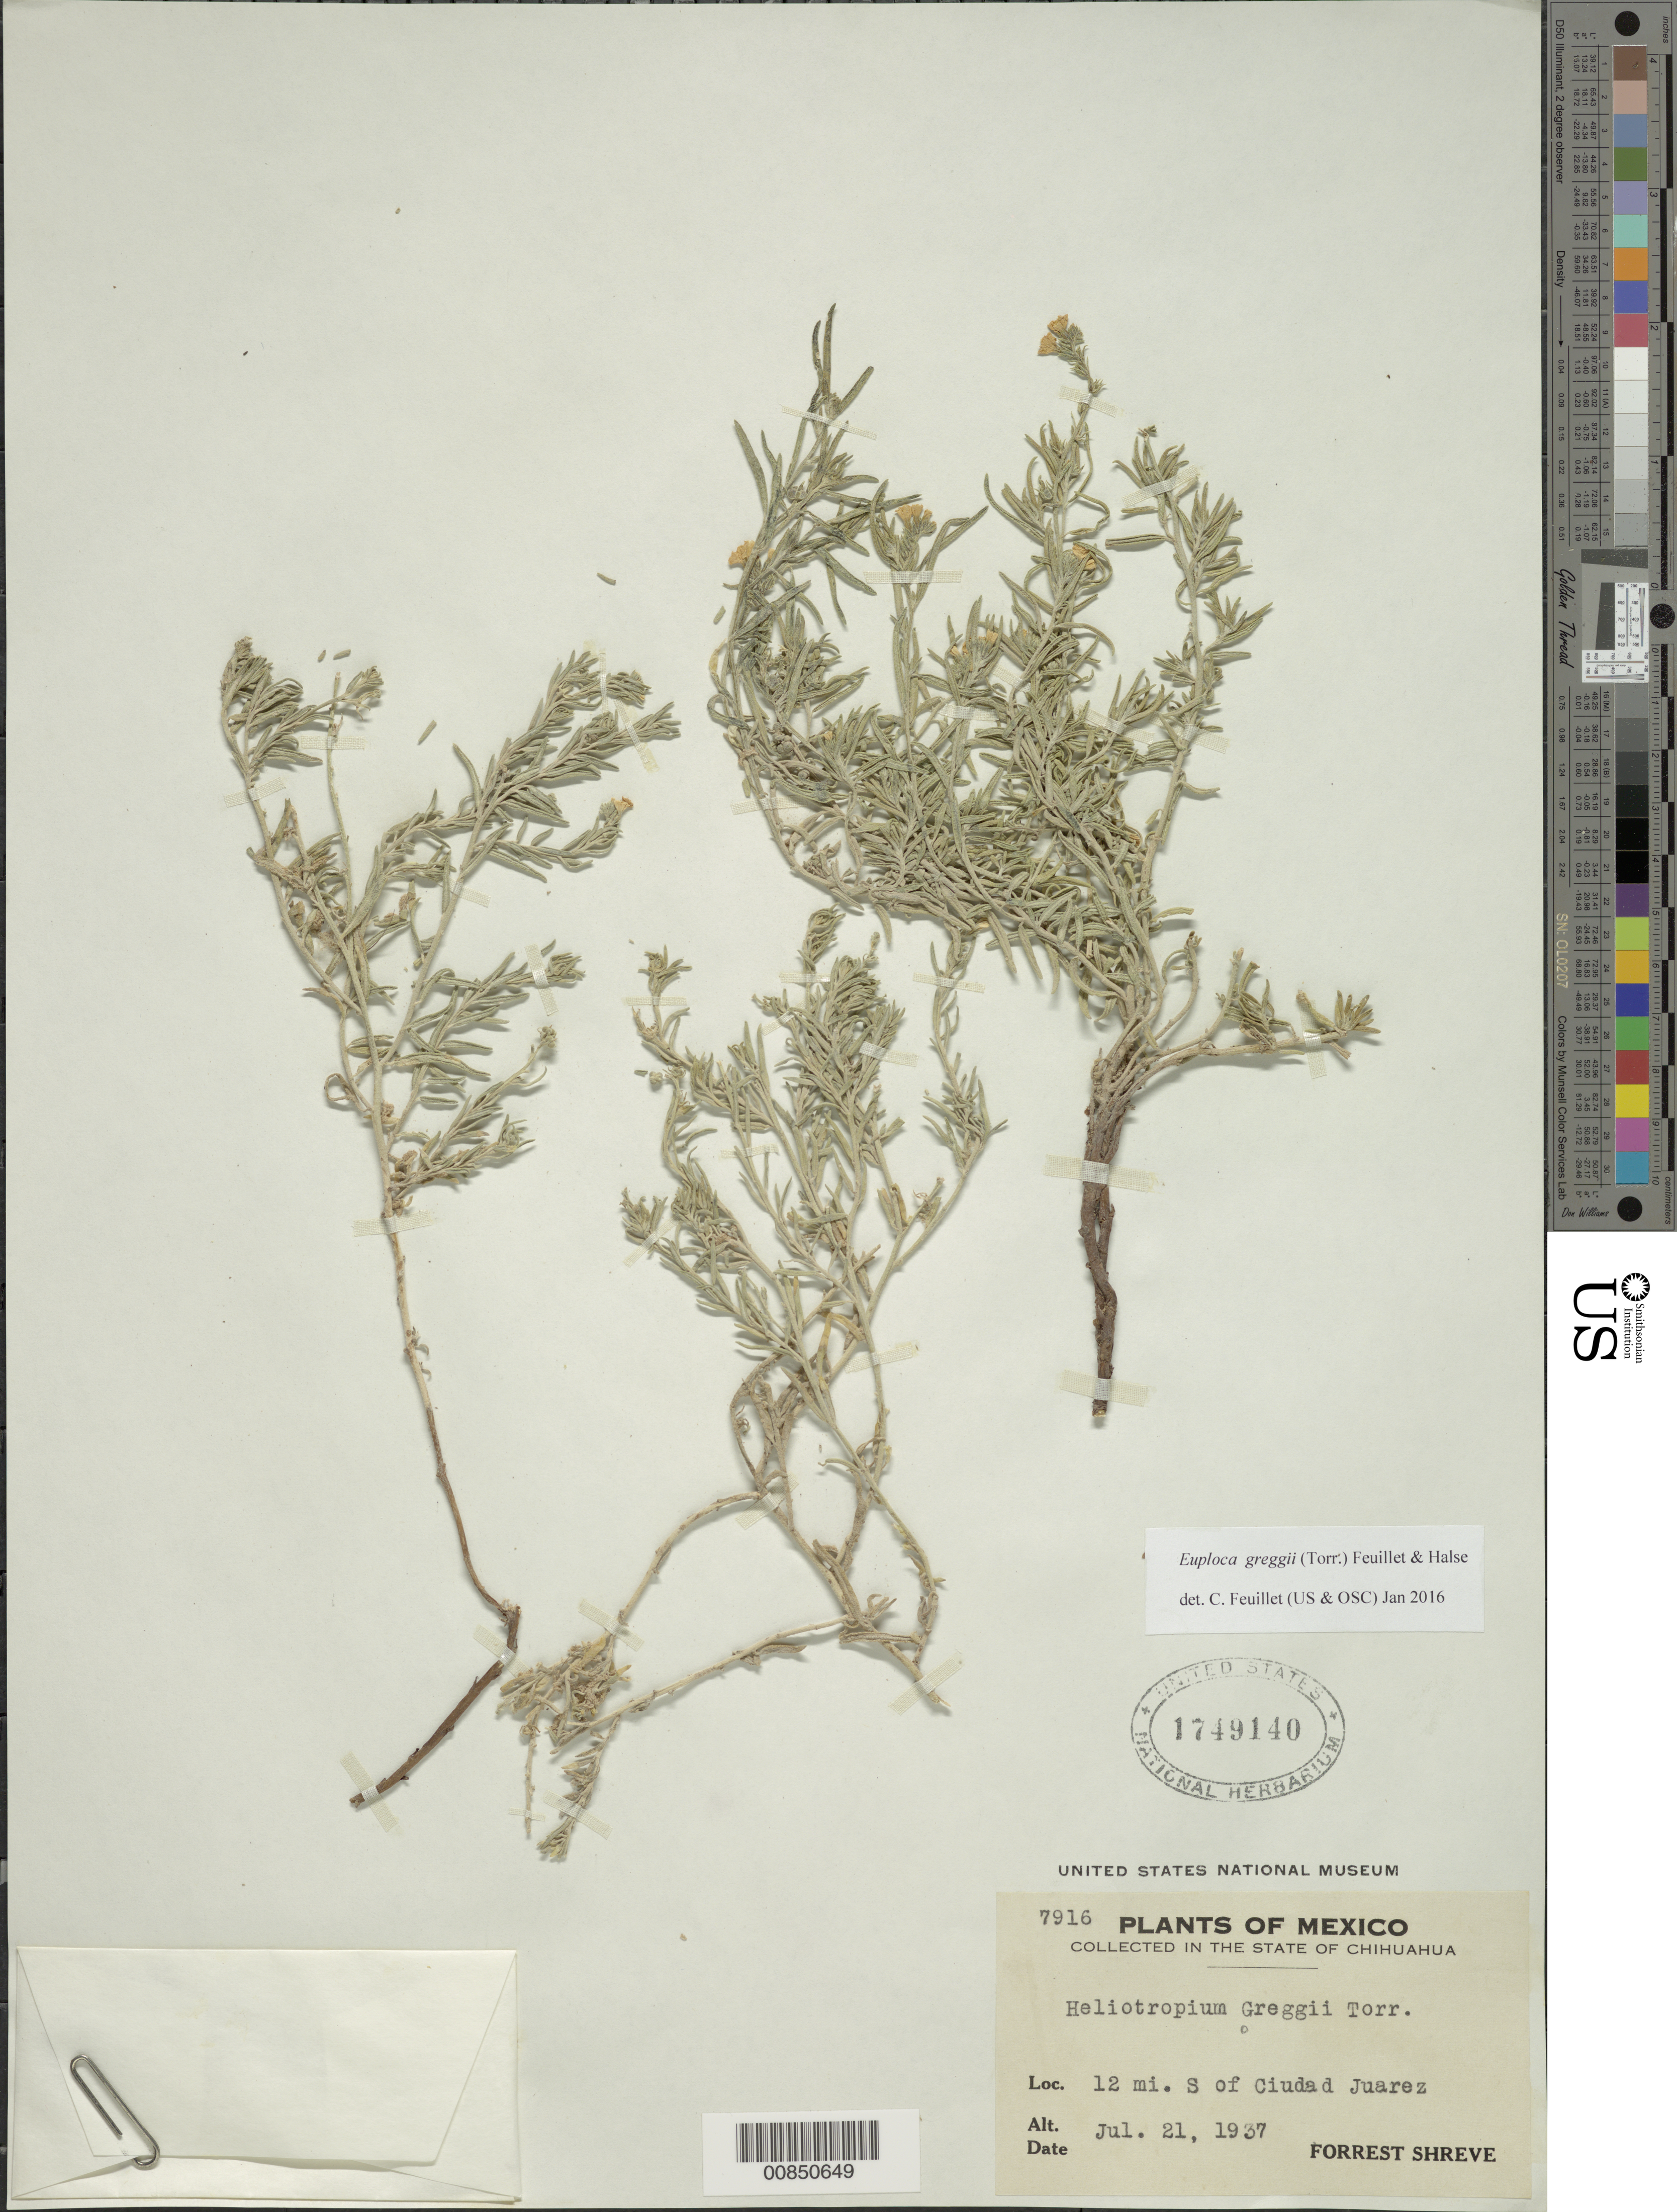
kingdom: Plantae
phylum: Tracheophyta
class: Magnoliopsida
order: Boraginales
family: Heliotropiaceae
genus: Euploca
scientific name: Euploca greggii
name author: (Torr.) Feuillet & Halse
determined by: Feuillet, C.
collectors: F. Shreve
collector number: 7916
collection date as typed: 21 Jul 1937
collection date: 1937-07-21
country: Mexico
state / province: Chihuahua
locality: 12 mil S of Ciudad Juárez.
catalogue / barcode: US 1749140